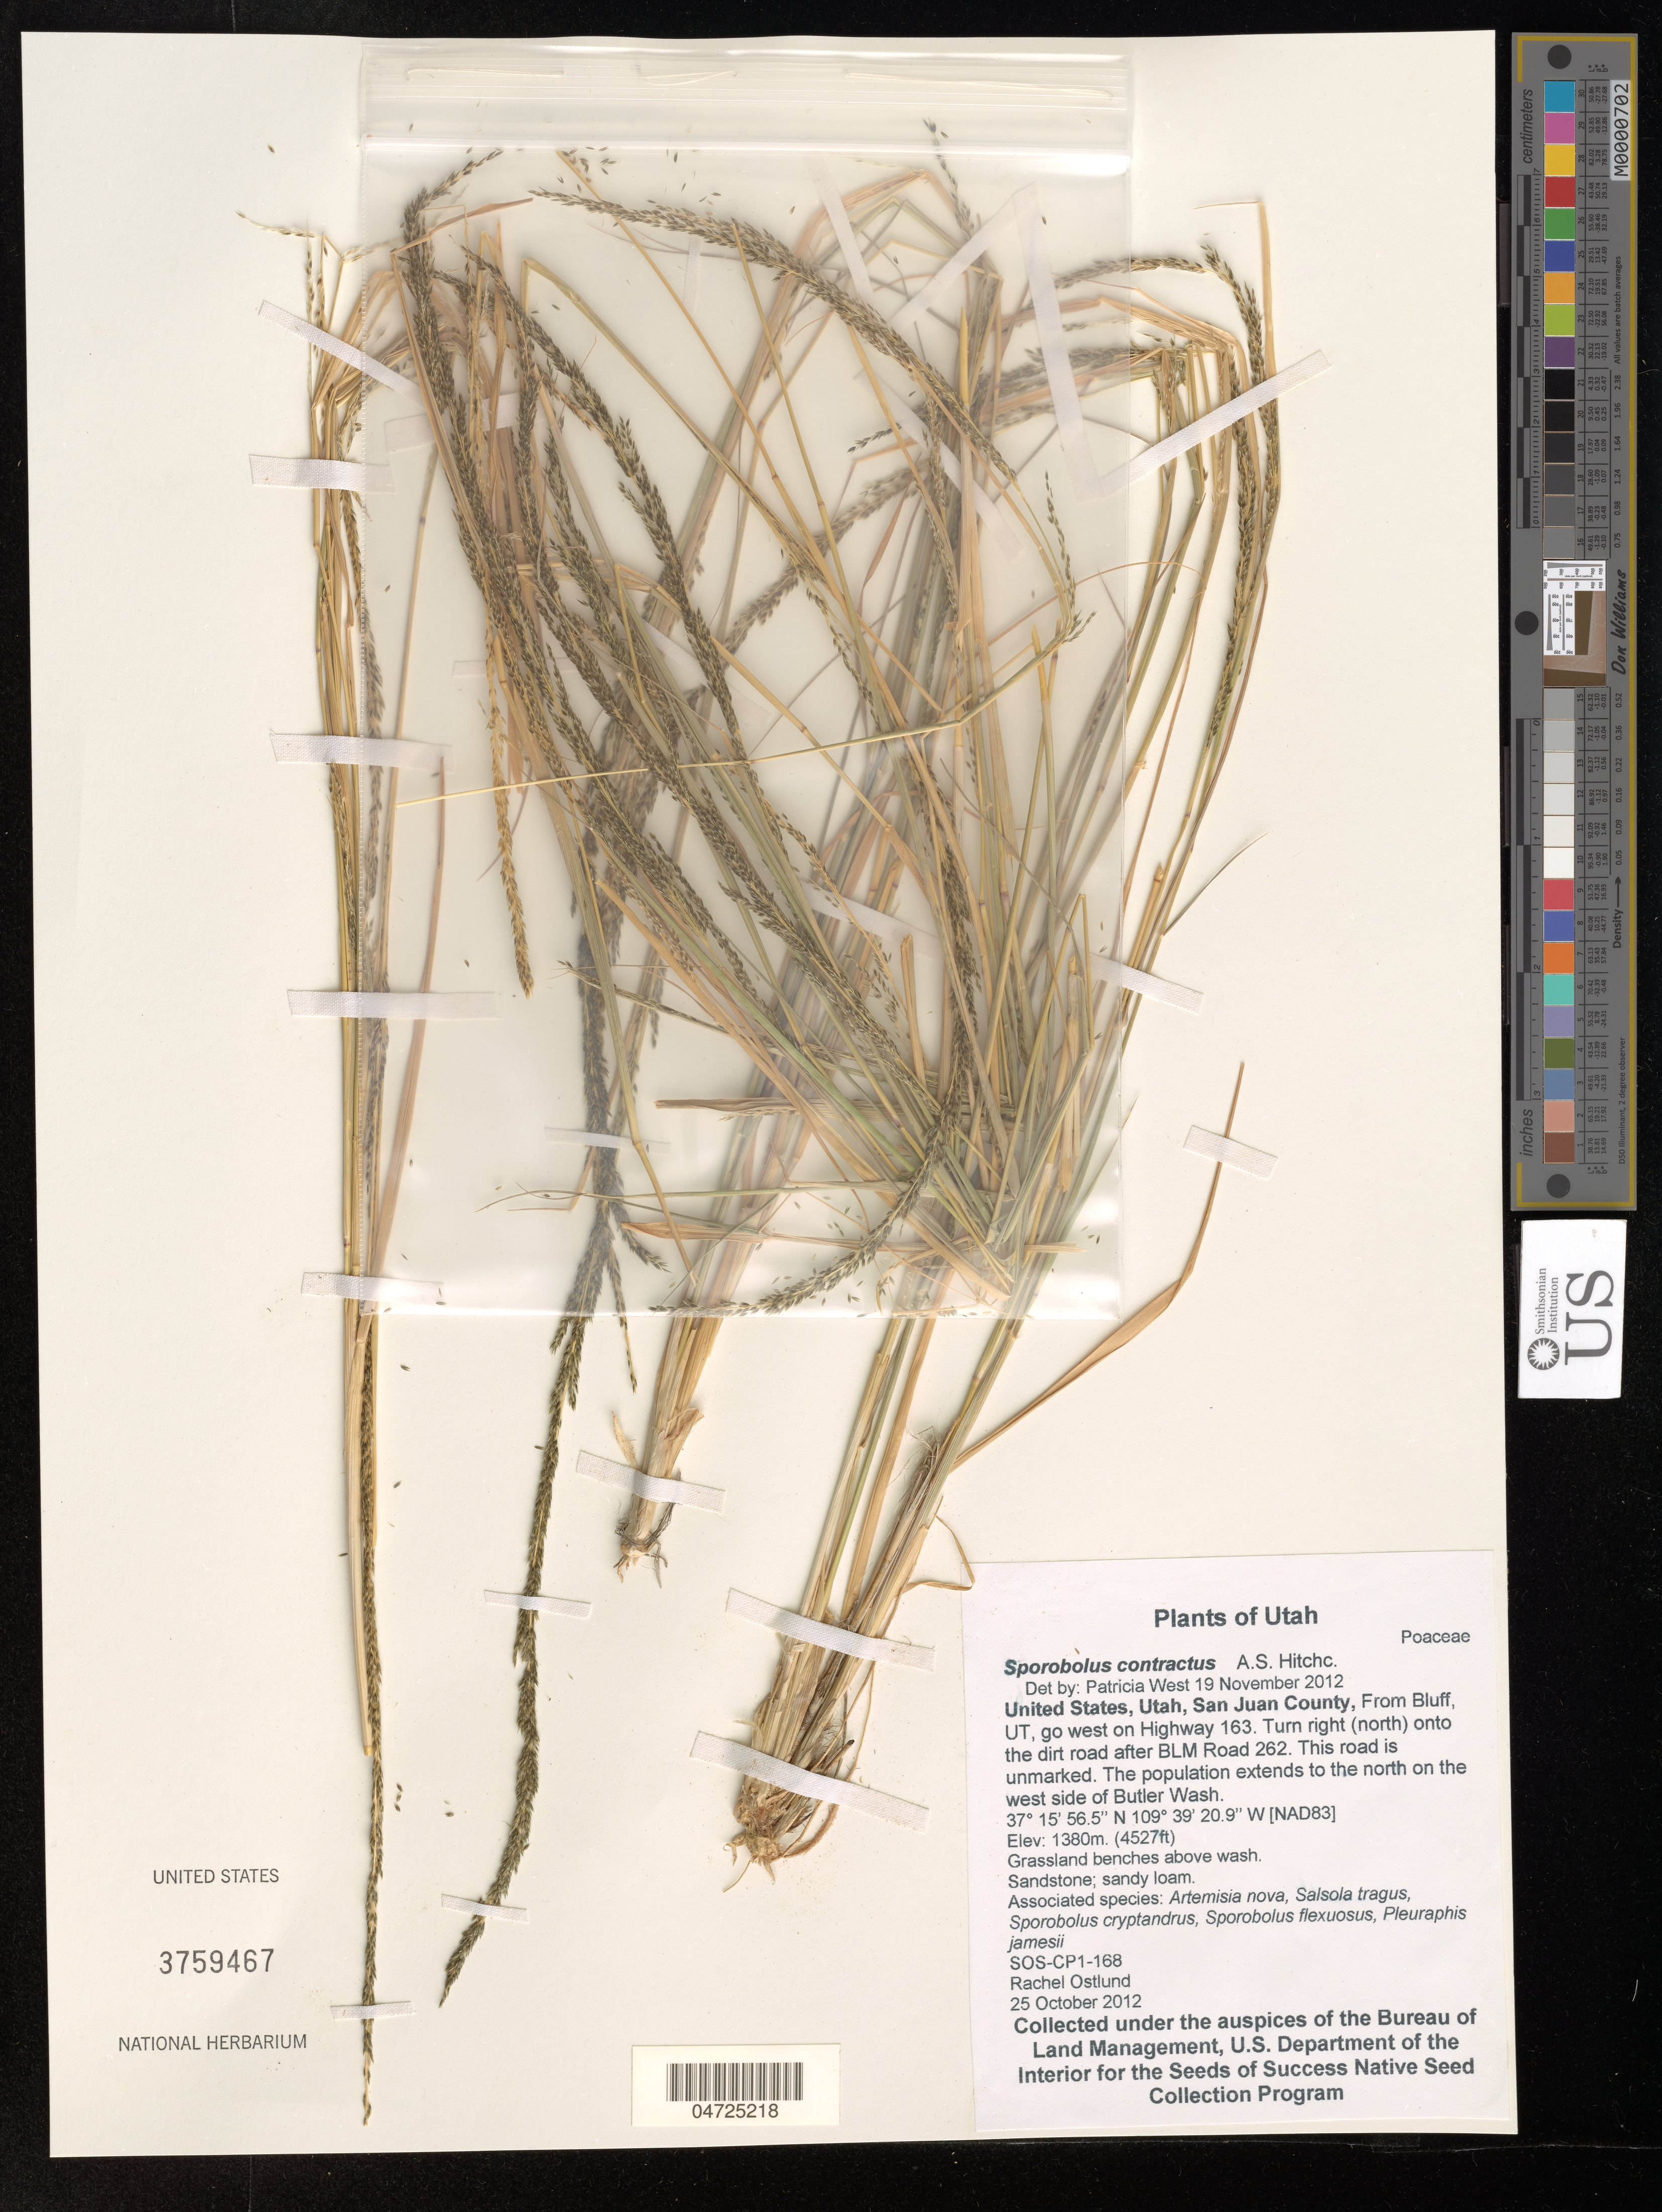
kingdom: Plantae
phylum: Tracheophyta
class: Liliopsida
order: Poales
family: Poaceae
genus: Sporobolus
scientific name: Sporobolus contractus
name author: Hitchc.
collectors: R. Ostlund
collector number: SOS-CP1-168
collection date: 2012-10-25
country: United States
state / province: Utah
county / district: San Juan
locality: San Juan County, From Bluff, go west on Highway 163. Turn right (north) onto the dirt road after BLM Road 262. This road is unmarked. The population extends to the north on the west side of Butler Wash. [NAD83].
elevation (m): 1380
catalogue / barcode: US 3759467